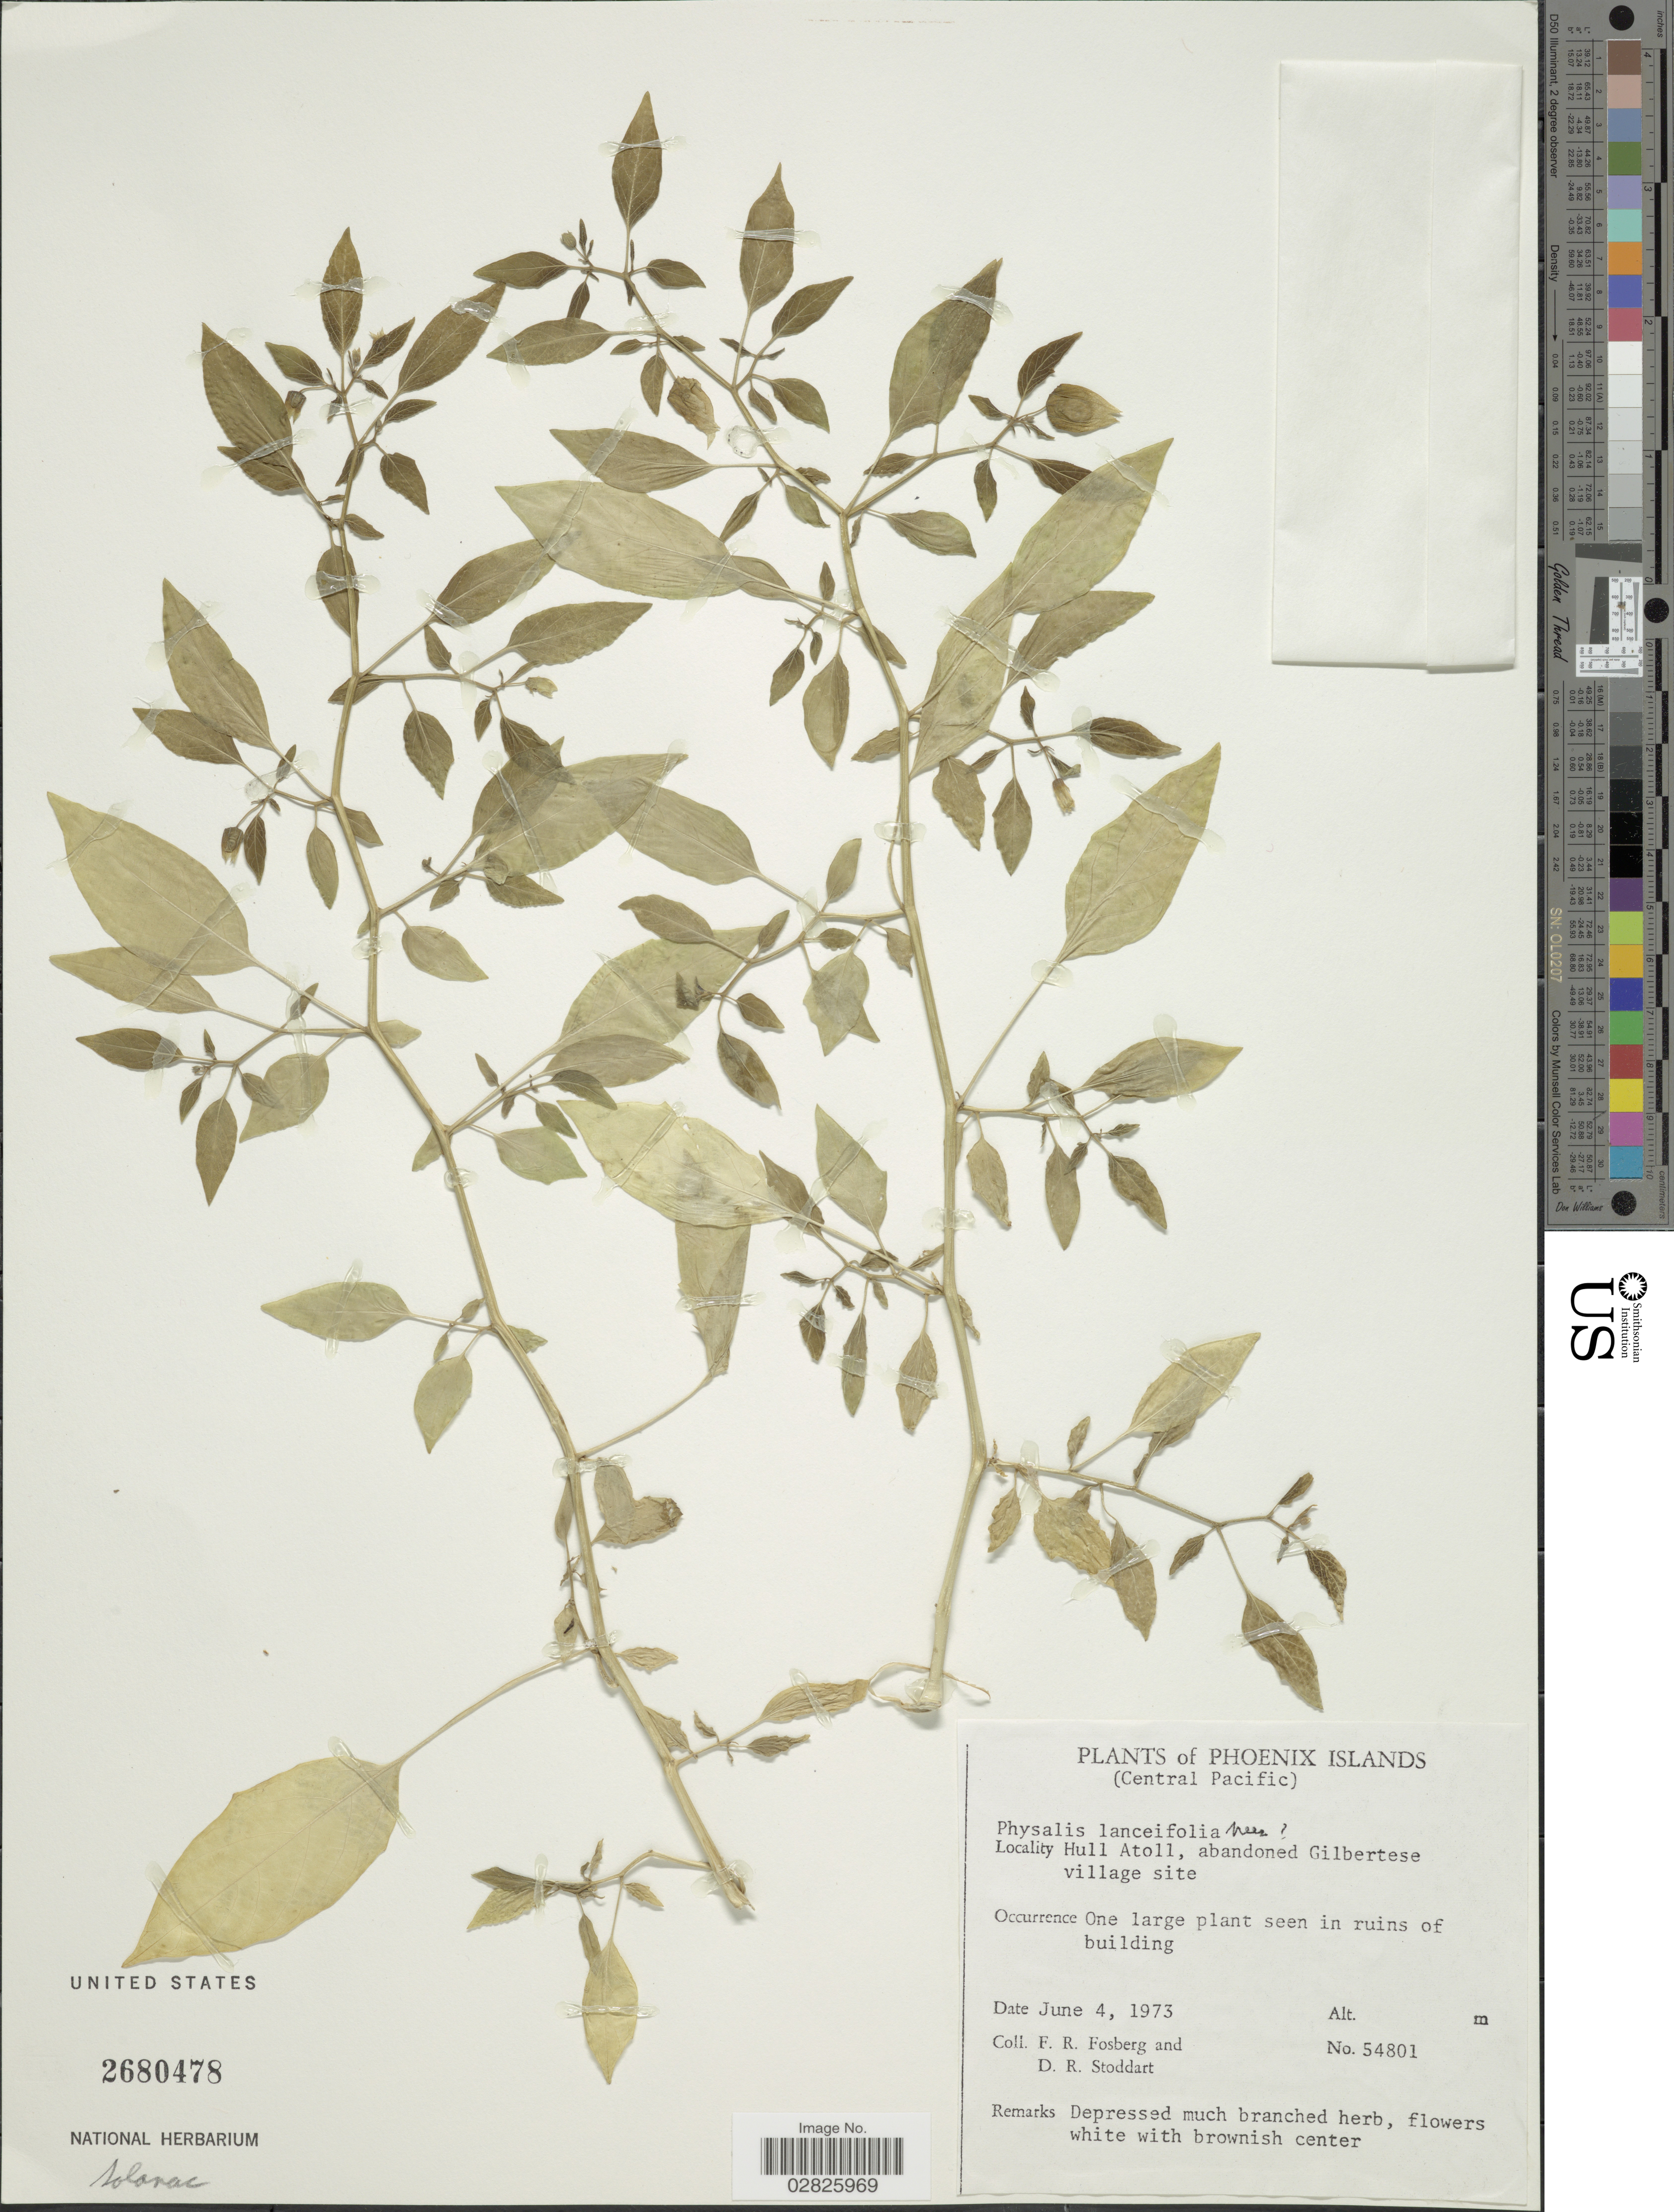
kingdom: Plantae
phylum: Tracheophyta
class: Magnoliopsida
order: Solanales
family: Solanaceae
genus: Physalis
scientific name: Physalis lanceifolia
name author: Nees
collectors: F. R. Fosberg & D. R. Stoddart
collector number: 54801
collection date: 1973-06-04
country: Kiribati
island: Orona [Hull] Atoll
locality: Phoenix Islands (Central Pacific). Hull Atoll, abandoned Gilbertese village site.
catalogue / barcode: US 2680478